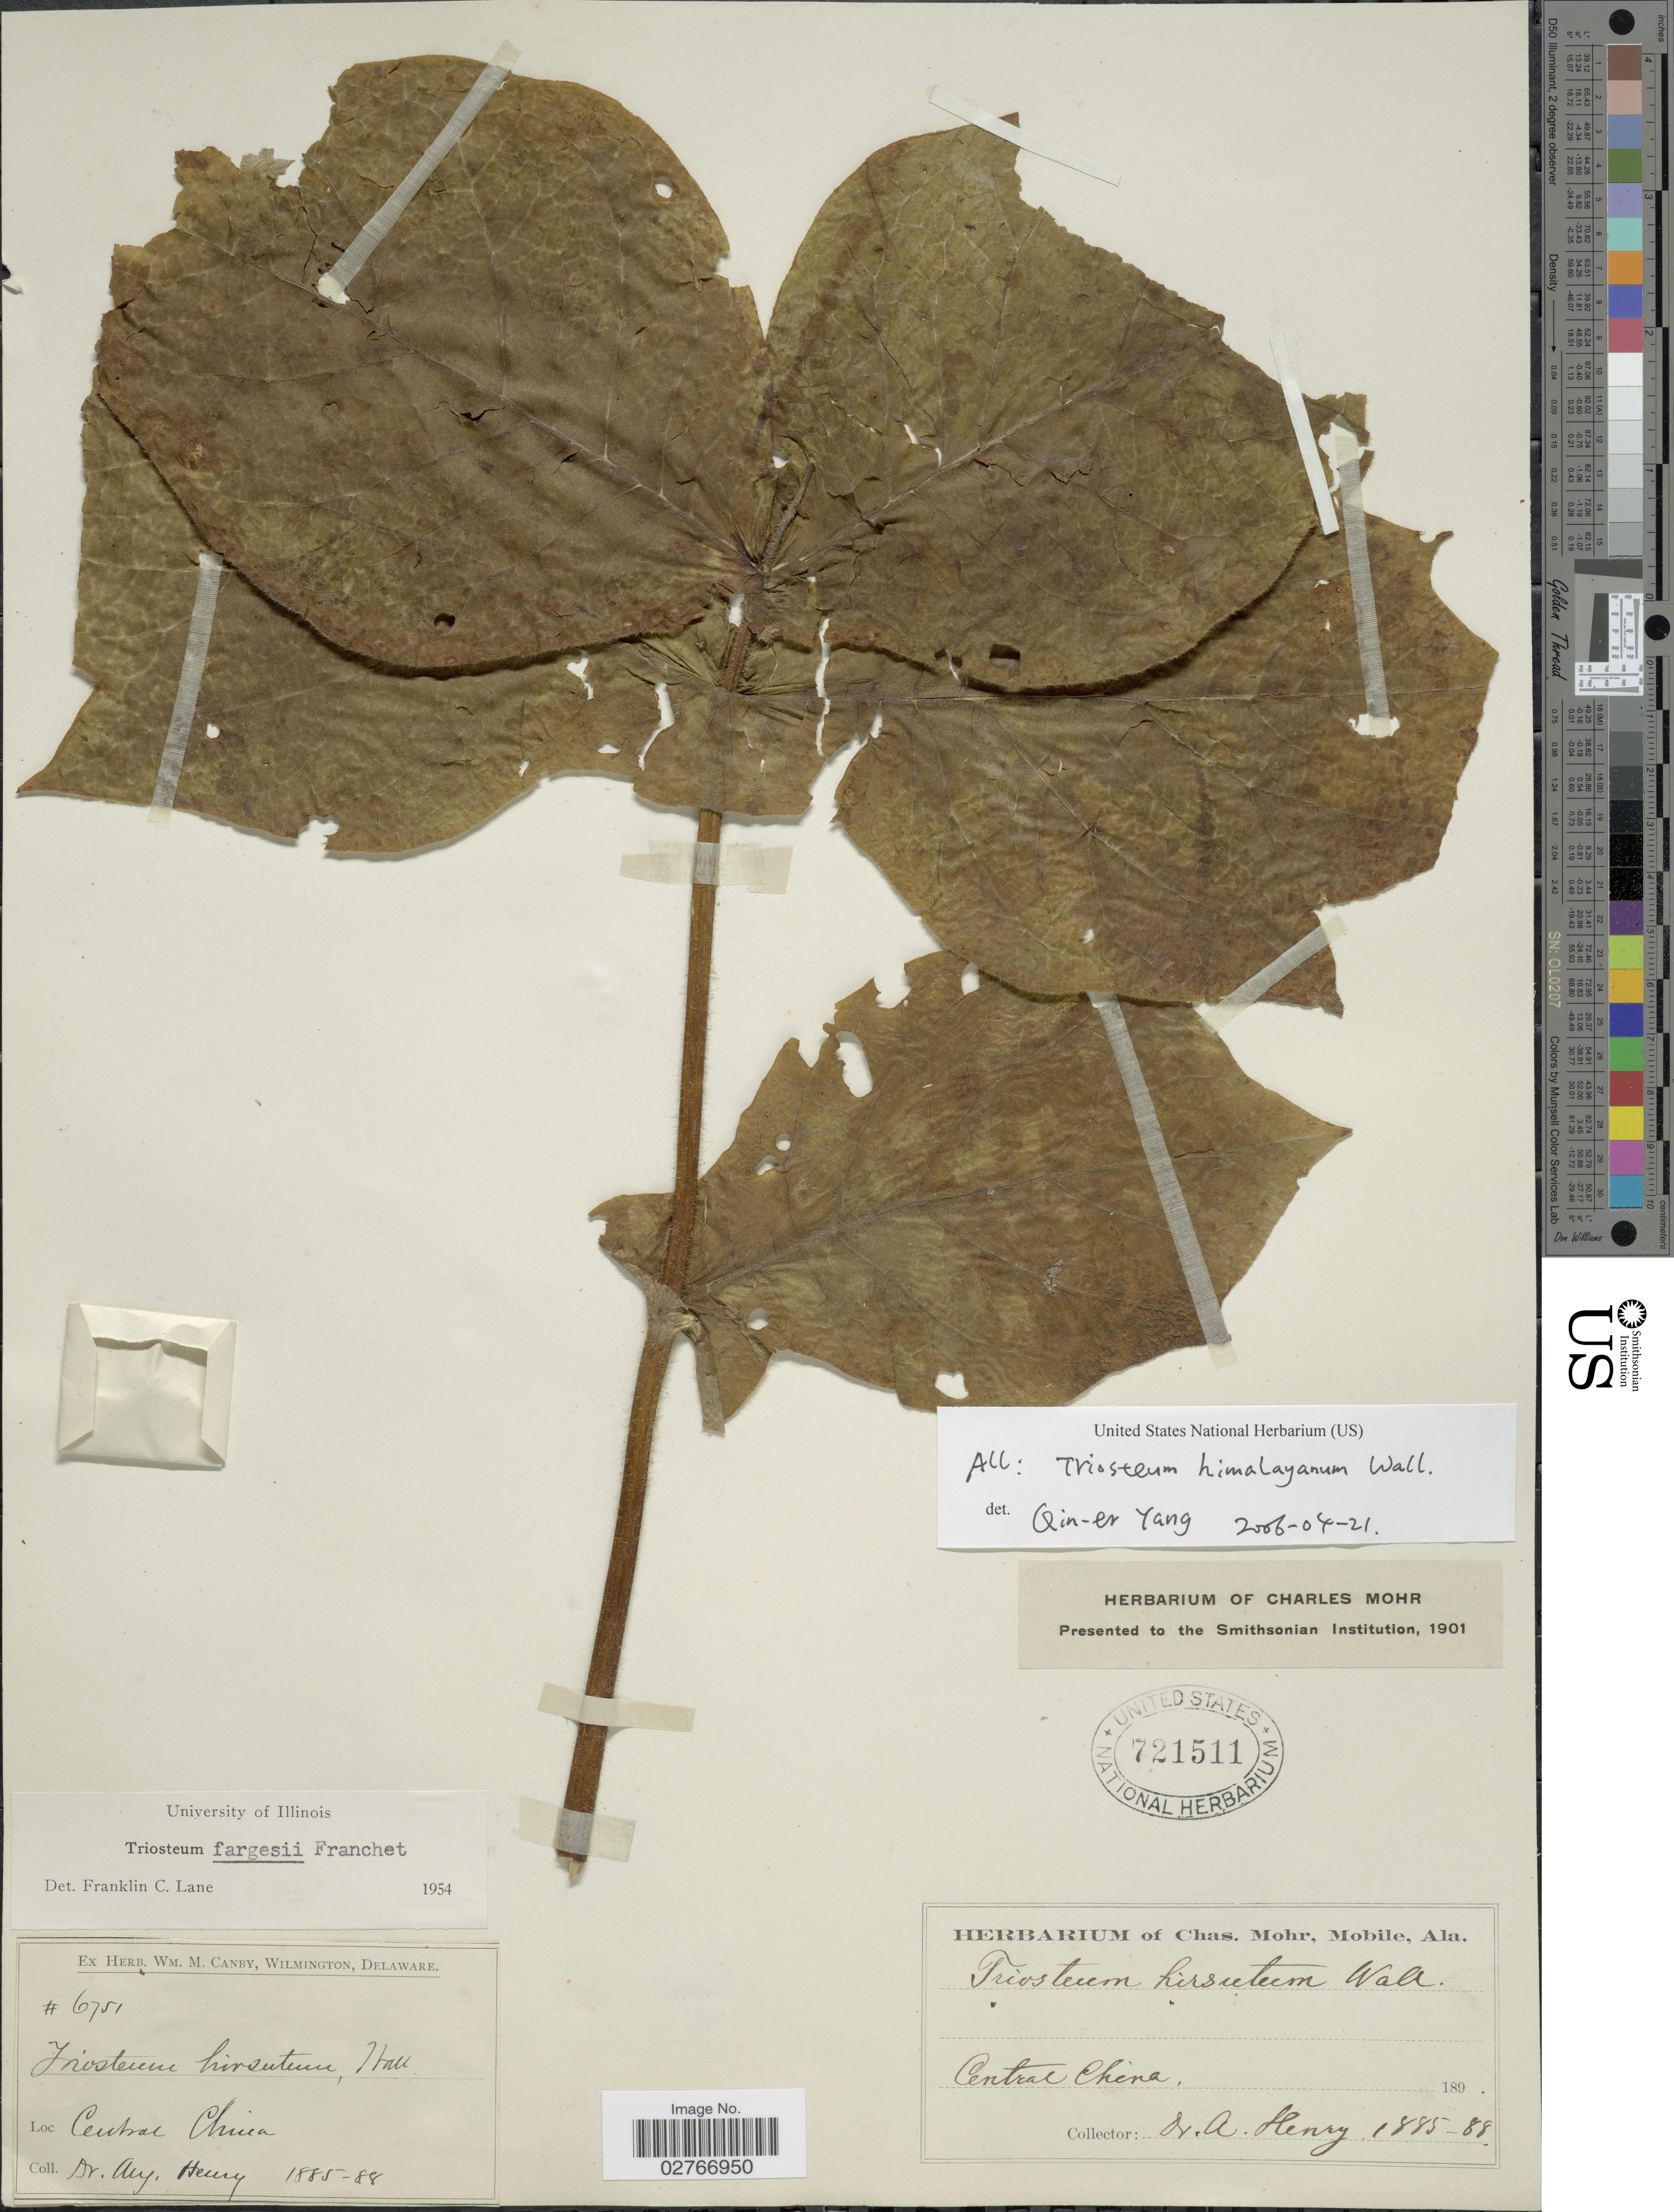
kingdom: Plantae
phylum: Tracheophyta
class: Magnoliopsida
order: Dipsacales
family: Caprifoliaceae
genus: Triosteum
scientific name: Triosteum fargesii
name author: Franch.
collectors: A. Henry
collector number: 6751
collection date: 1885/1888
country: China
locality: Central China.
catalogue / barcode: US 721511